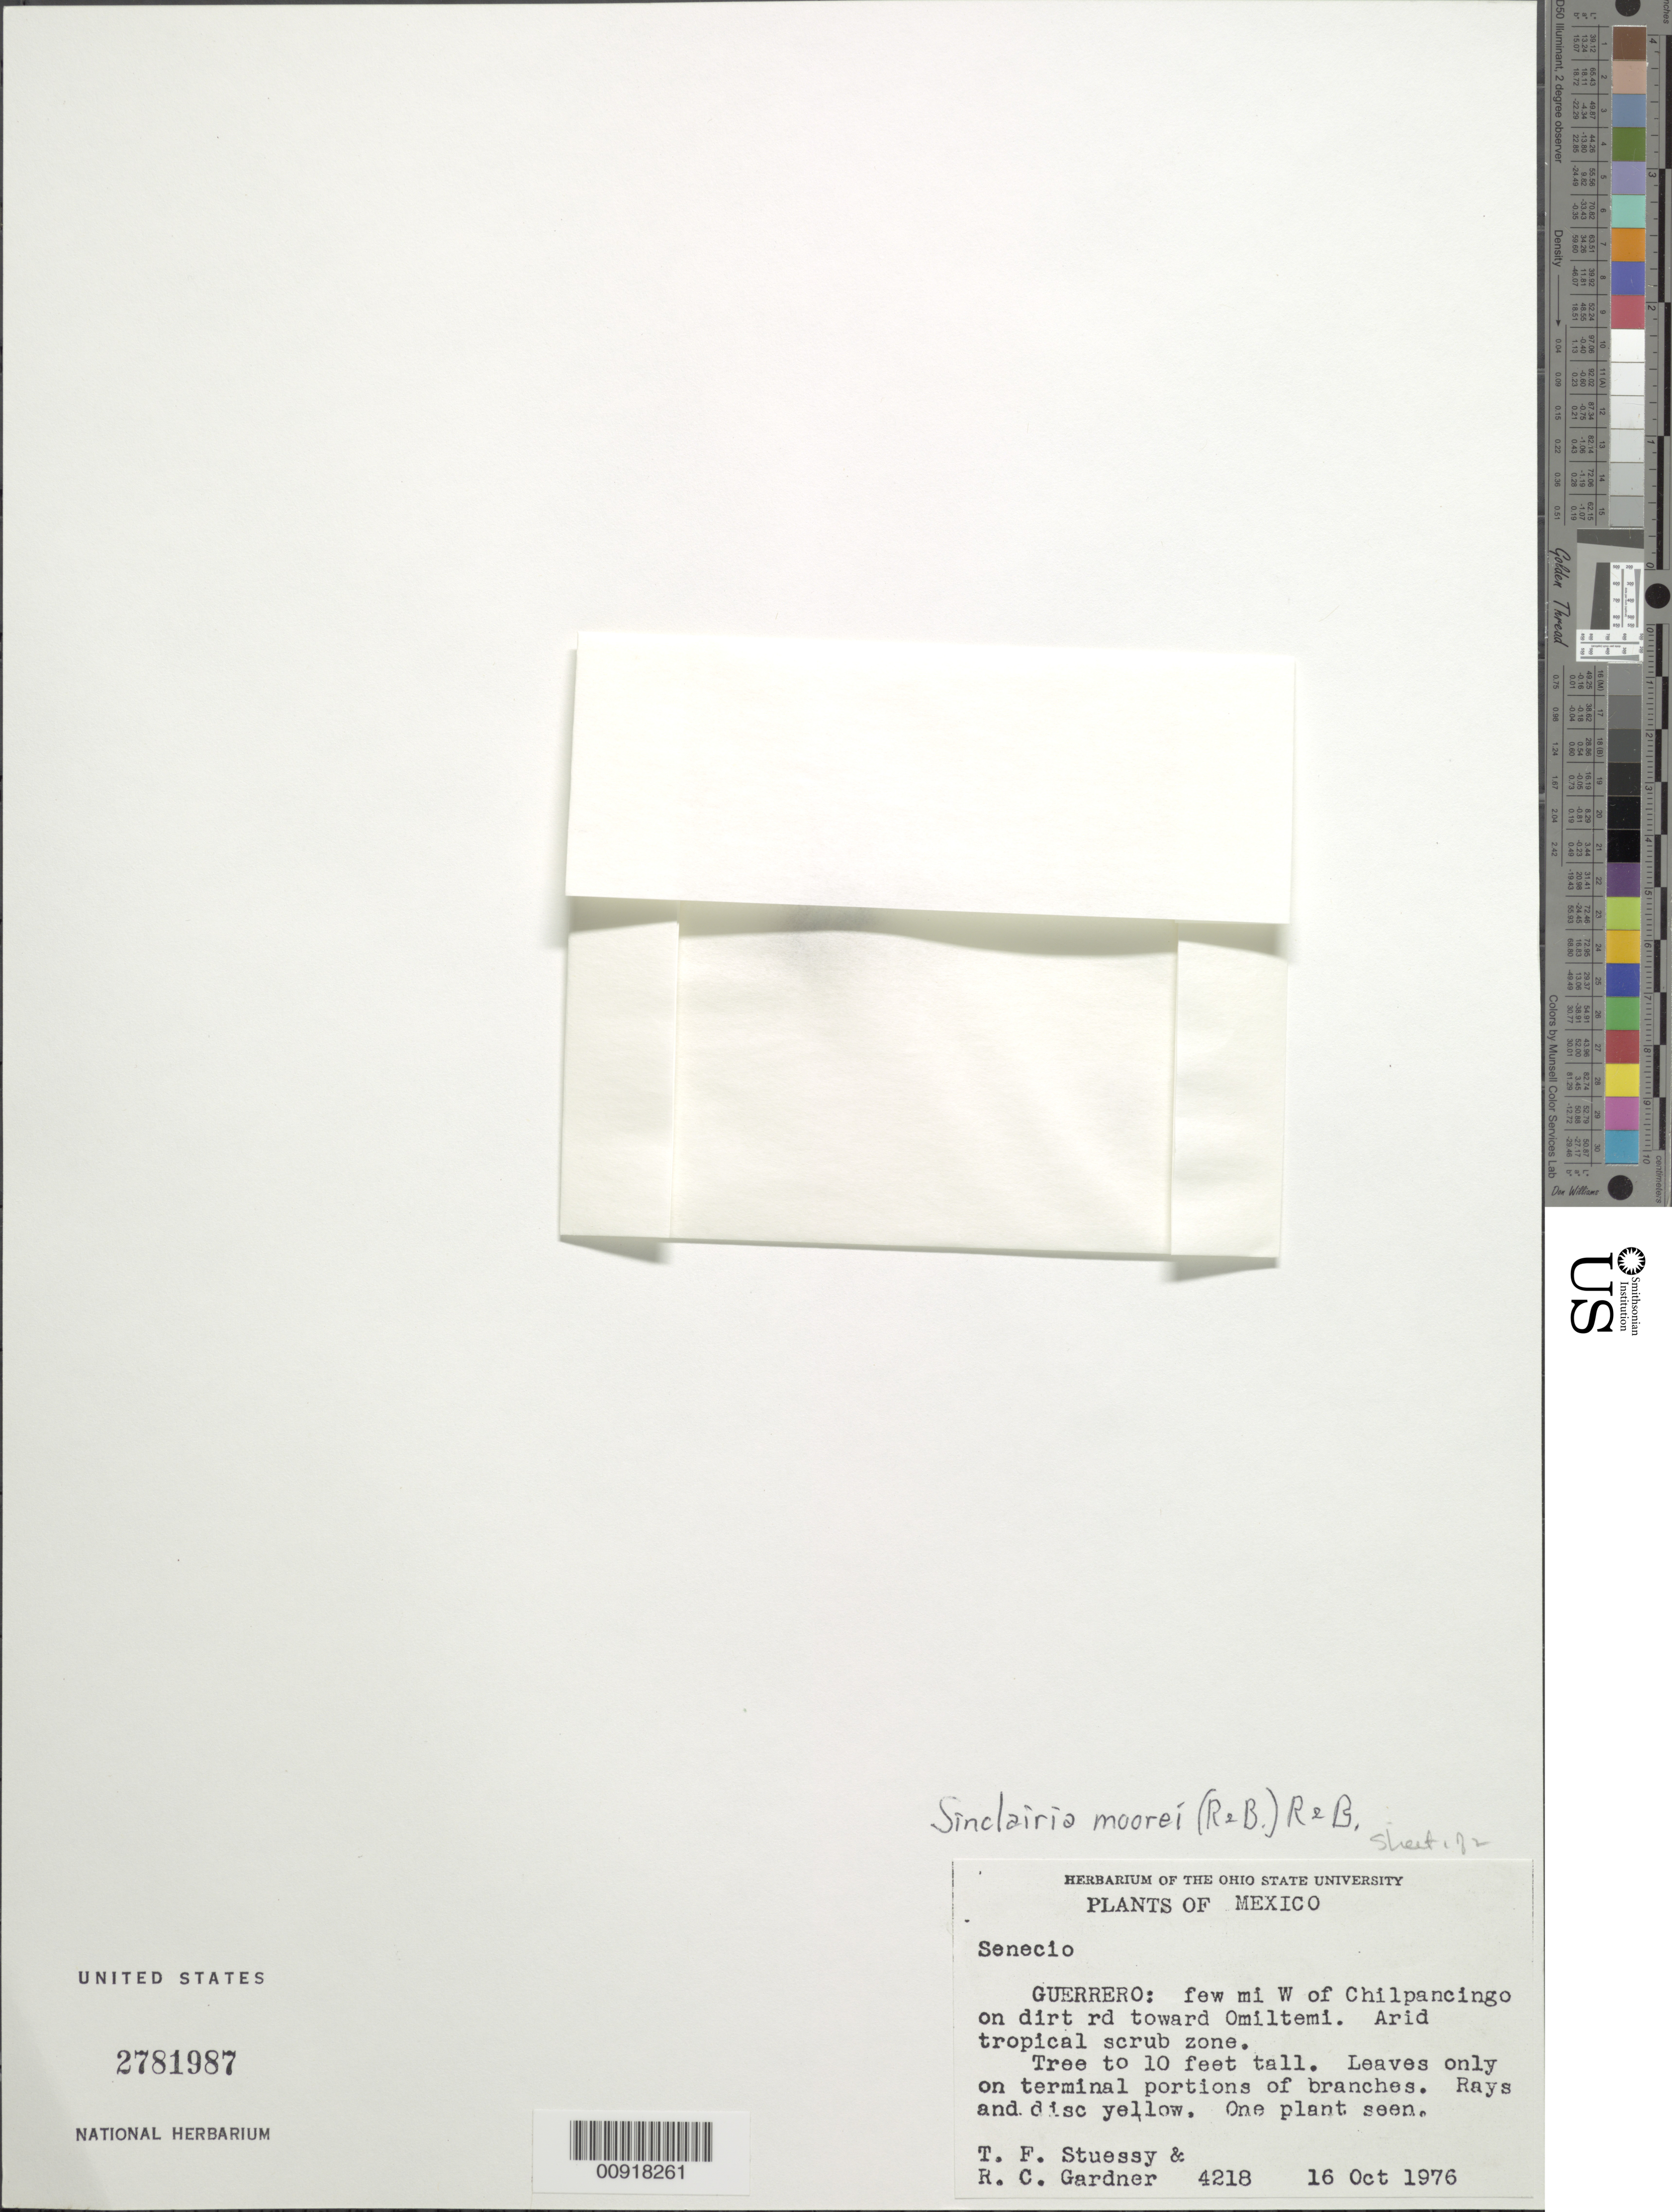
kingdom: Plantae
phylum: Tracheophyta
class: Magnoliopsida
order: Asterales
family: Asteraceae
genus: Sinclairia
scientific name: Sinclairia moorei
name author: H. Rob. & Brettell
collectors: T. Stuessy & R. C. Gardner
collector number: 4218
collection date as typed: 16 October 1976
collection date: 1976-10-16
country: Mexico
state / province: Guerrero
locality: Chilpancigo, a few miles W of, on dirt road toward Omiltemi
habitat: Arid tropical scrub zone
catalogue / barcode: US 2781987